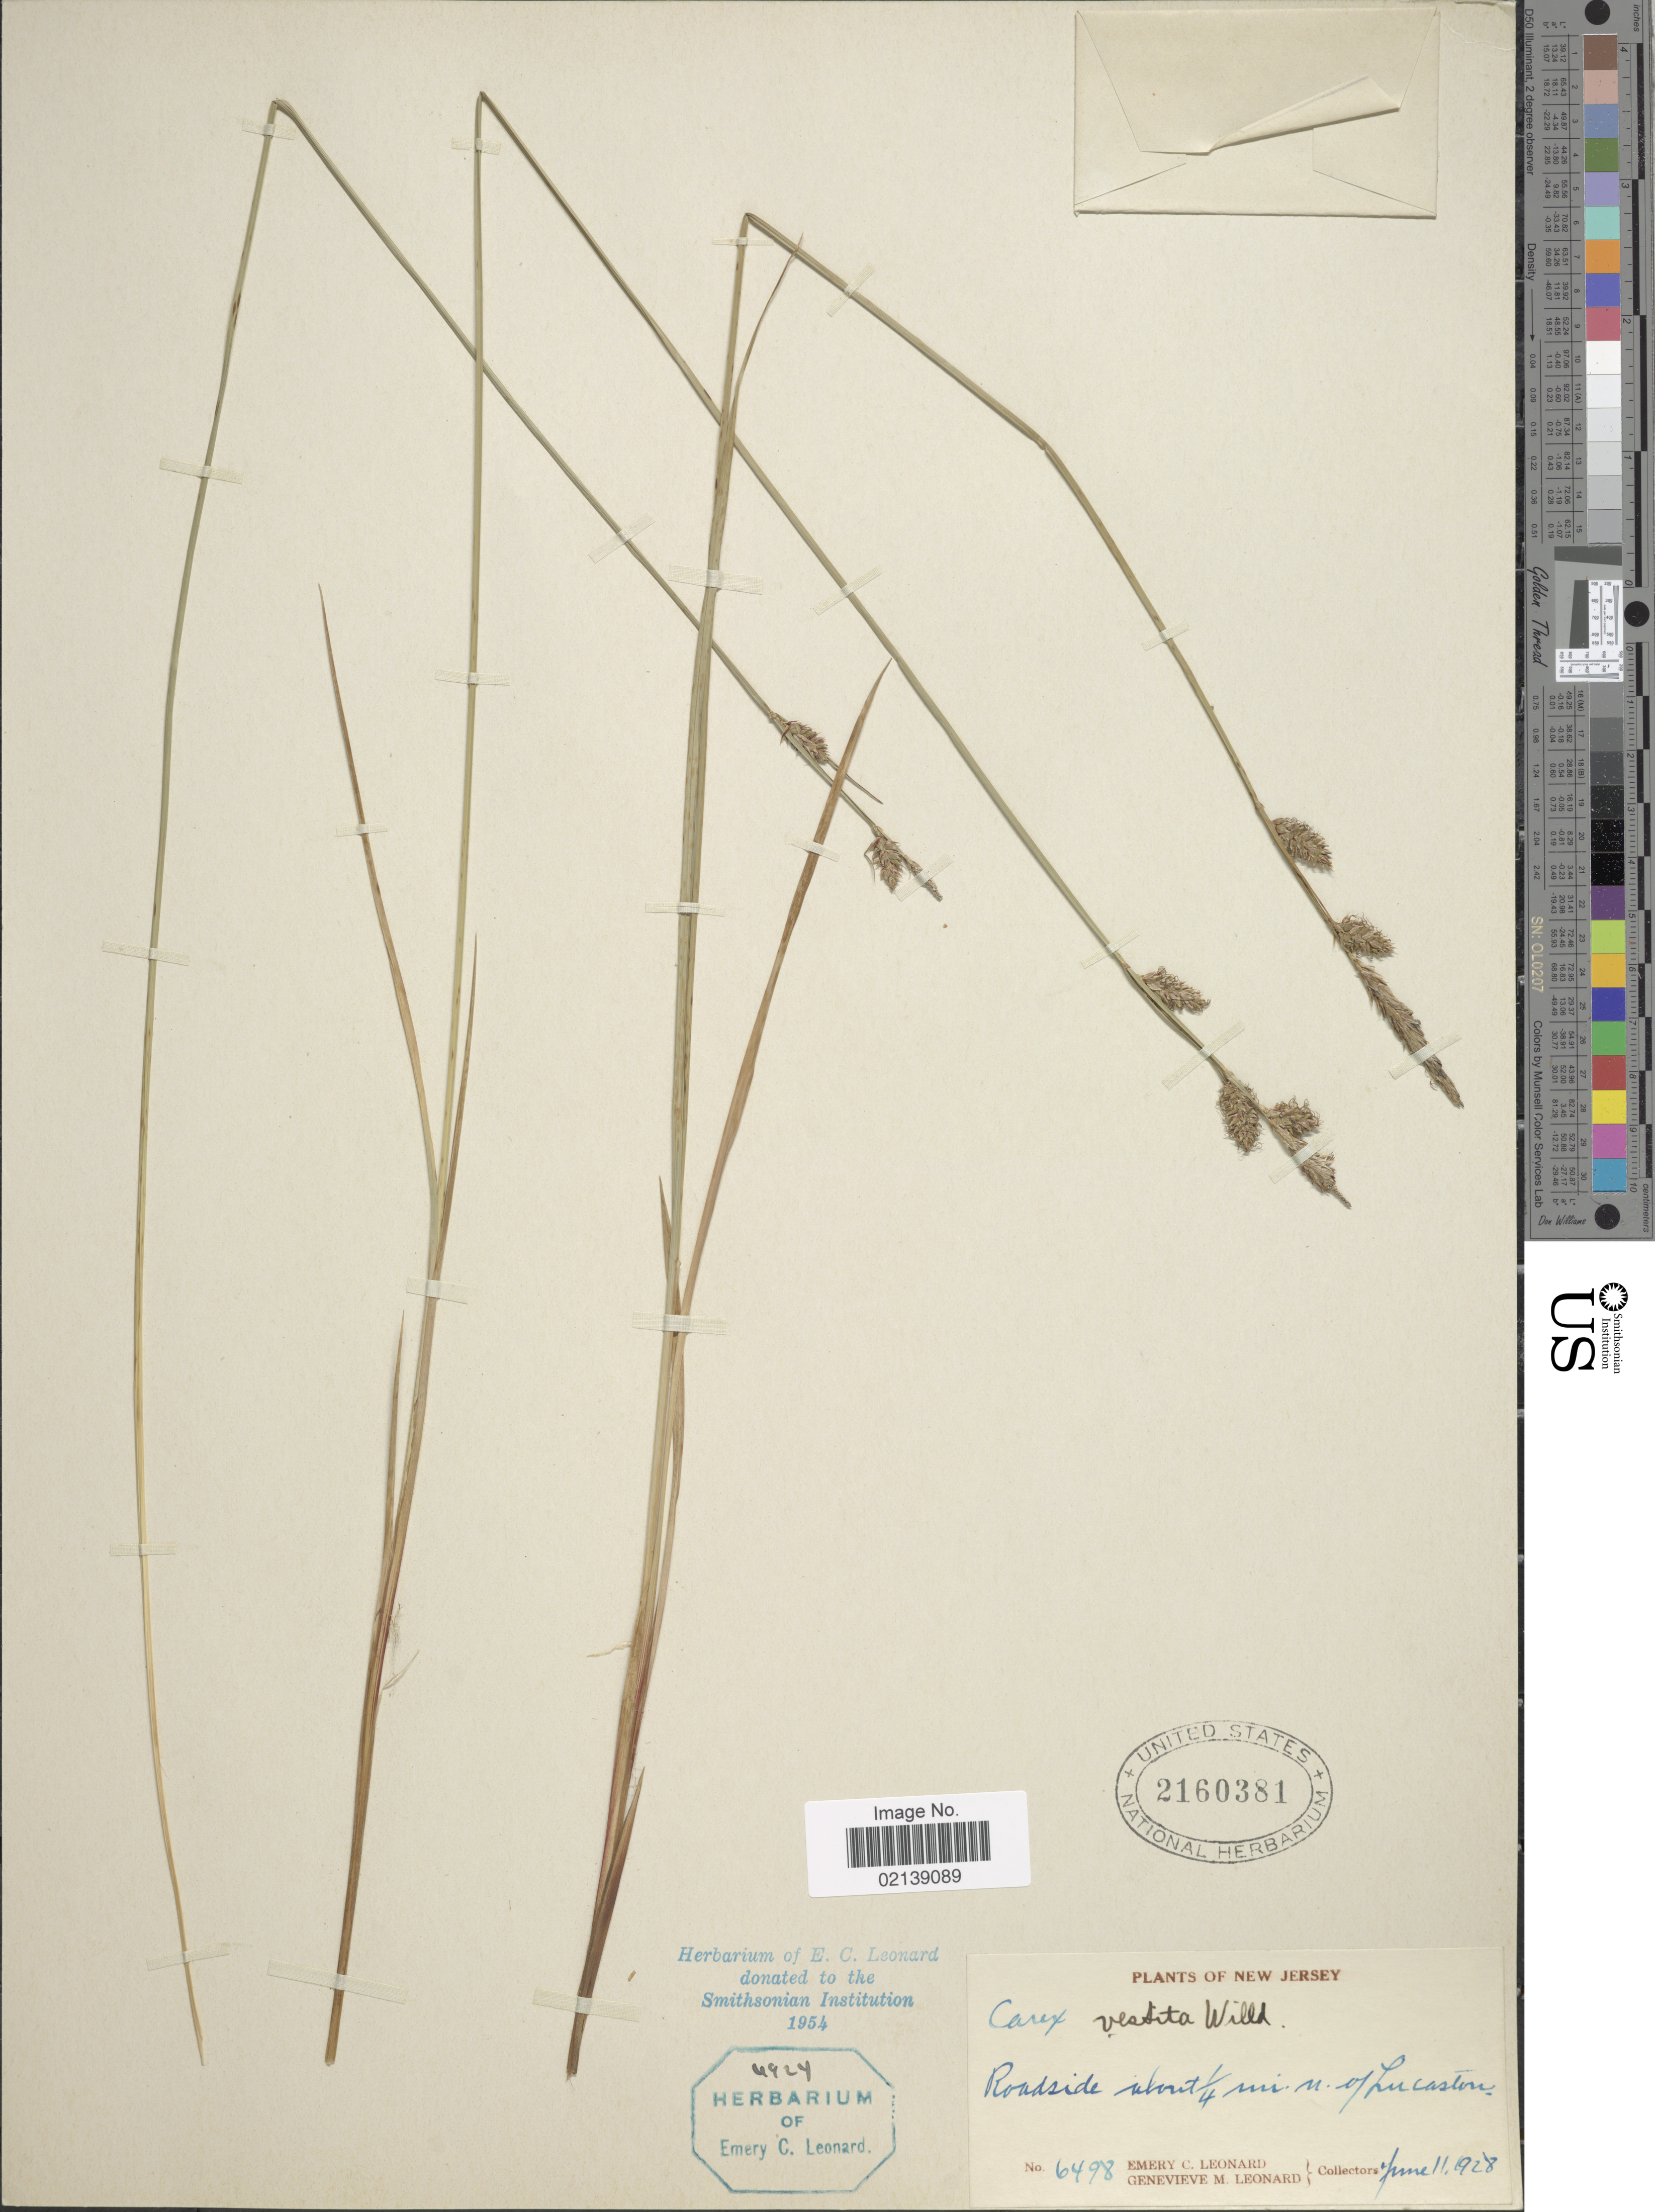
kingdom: Plantae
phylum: Tracheophyta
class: Liliopsida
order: Poales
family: Cyperaceae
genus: Carex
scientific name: Carex vestita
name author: Willd.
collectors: E. C. Leonard & G. M. Leonard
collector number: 6498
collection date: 1928-06-11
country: United States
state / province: New Jersey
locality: Roadside about ¼ mi n. of Lucaston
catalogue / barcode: US 2160381